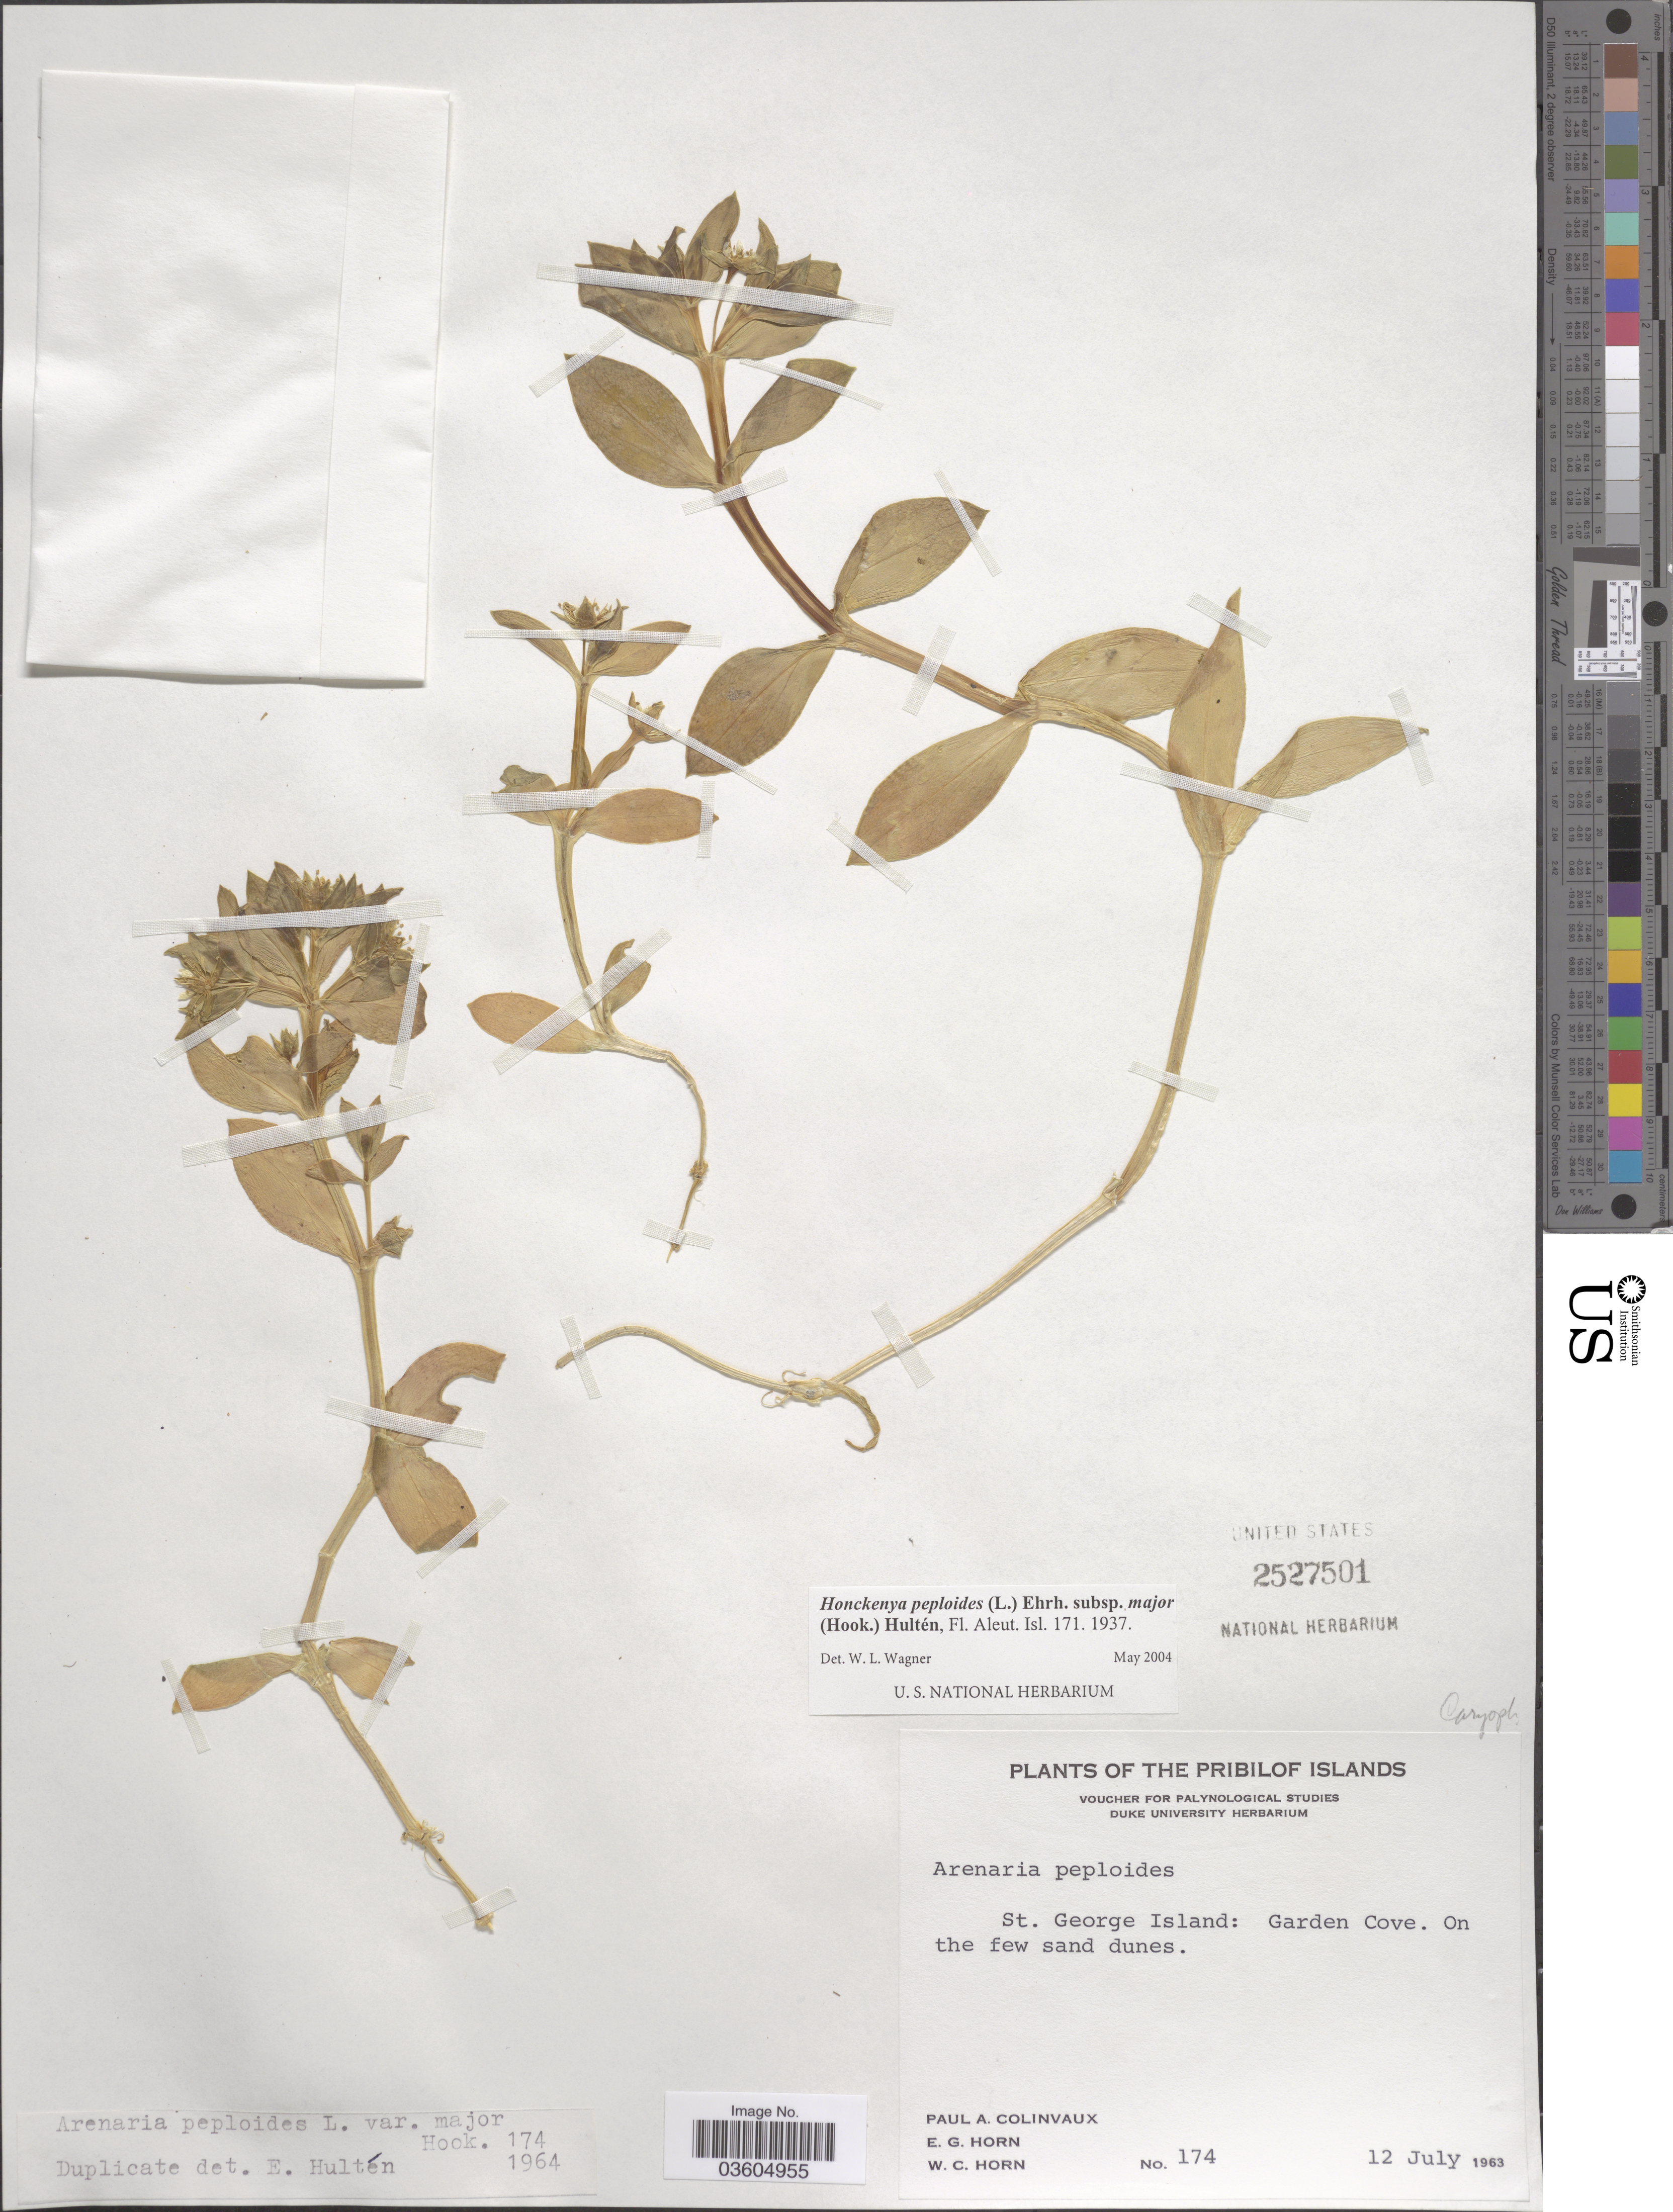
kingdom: Plantae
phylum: Tracheophyta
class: Magnoliopsida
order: Caryophyllales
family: Caryophyllaceae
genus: Honckenya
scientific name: Honckenya peploides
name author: (L.) Ehrh.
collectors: P. Colinvaux, E. Horn & W. Horn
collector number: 174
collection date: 1963-07-12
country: United States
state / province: Alaska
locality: Pribilof Islands. St. George Island: Garden Cove. On the few sand dunes.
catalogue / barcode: US 2527501